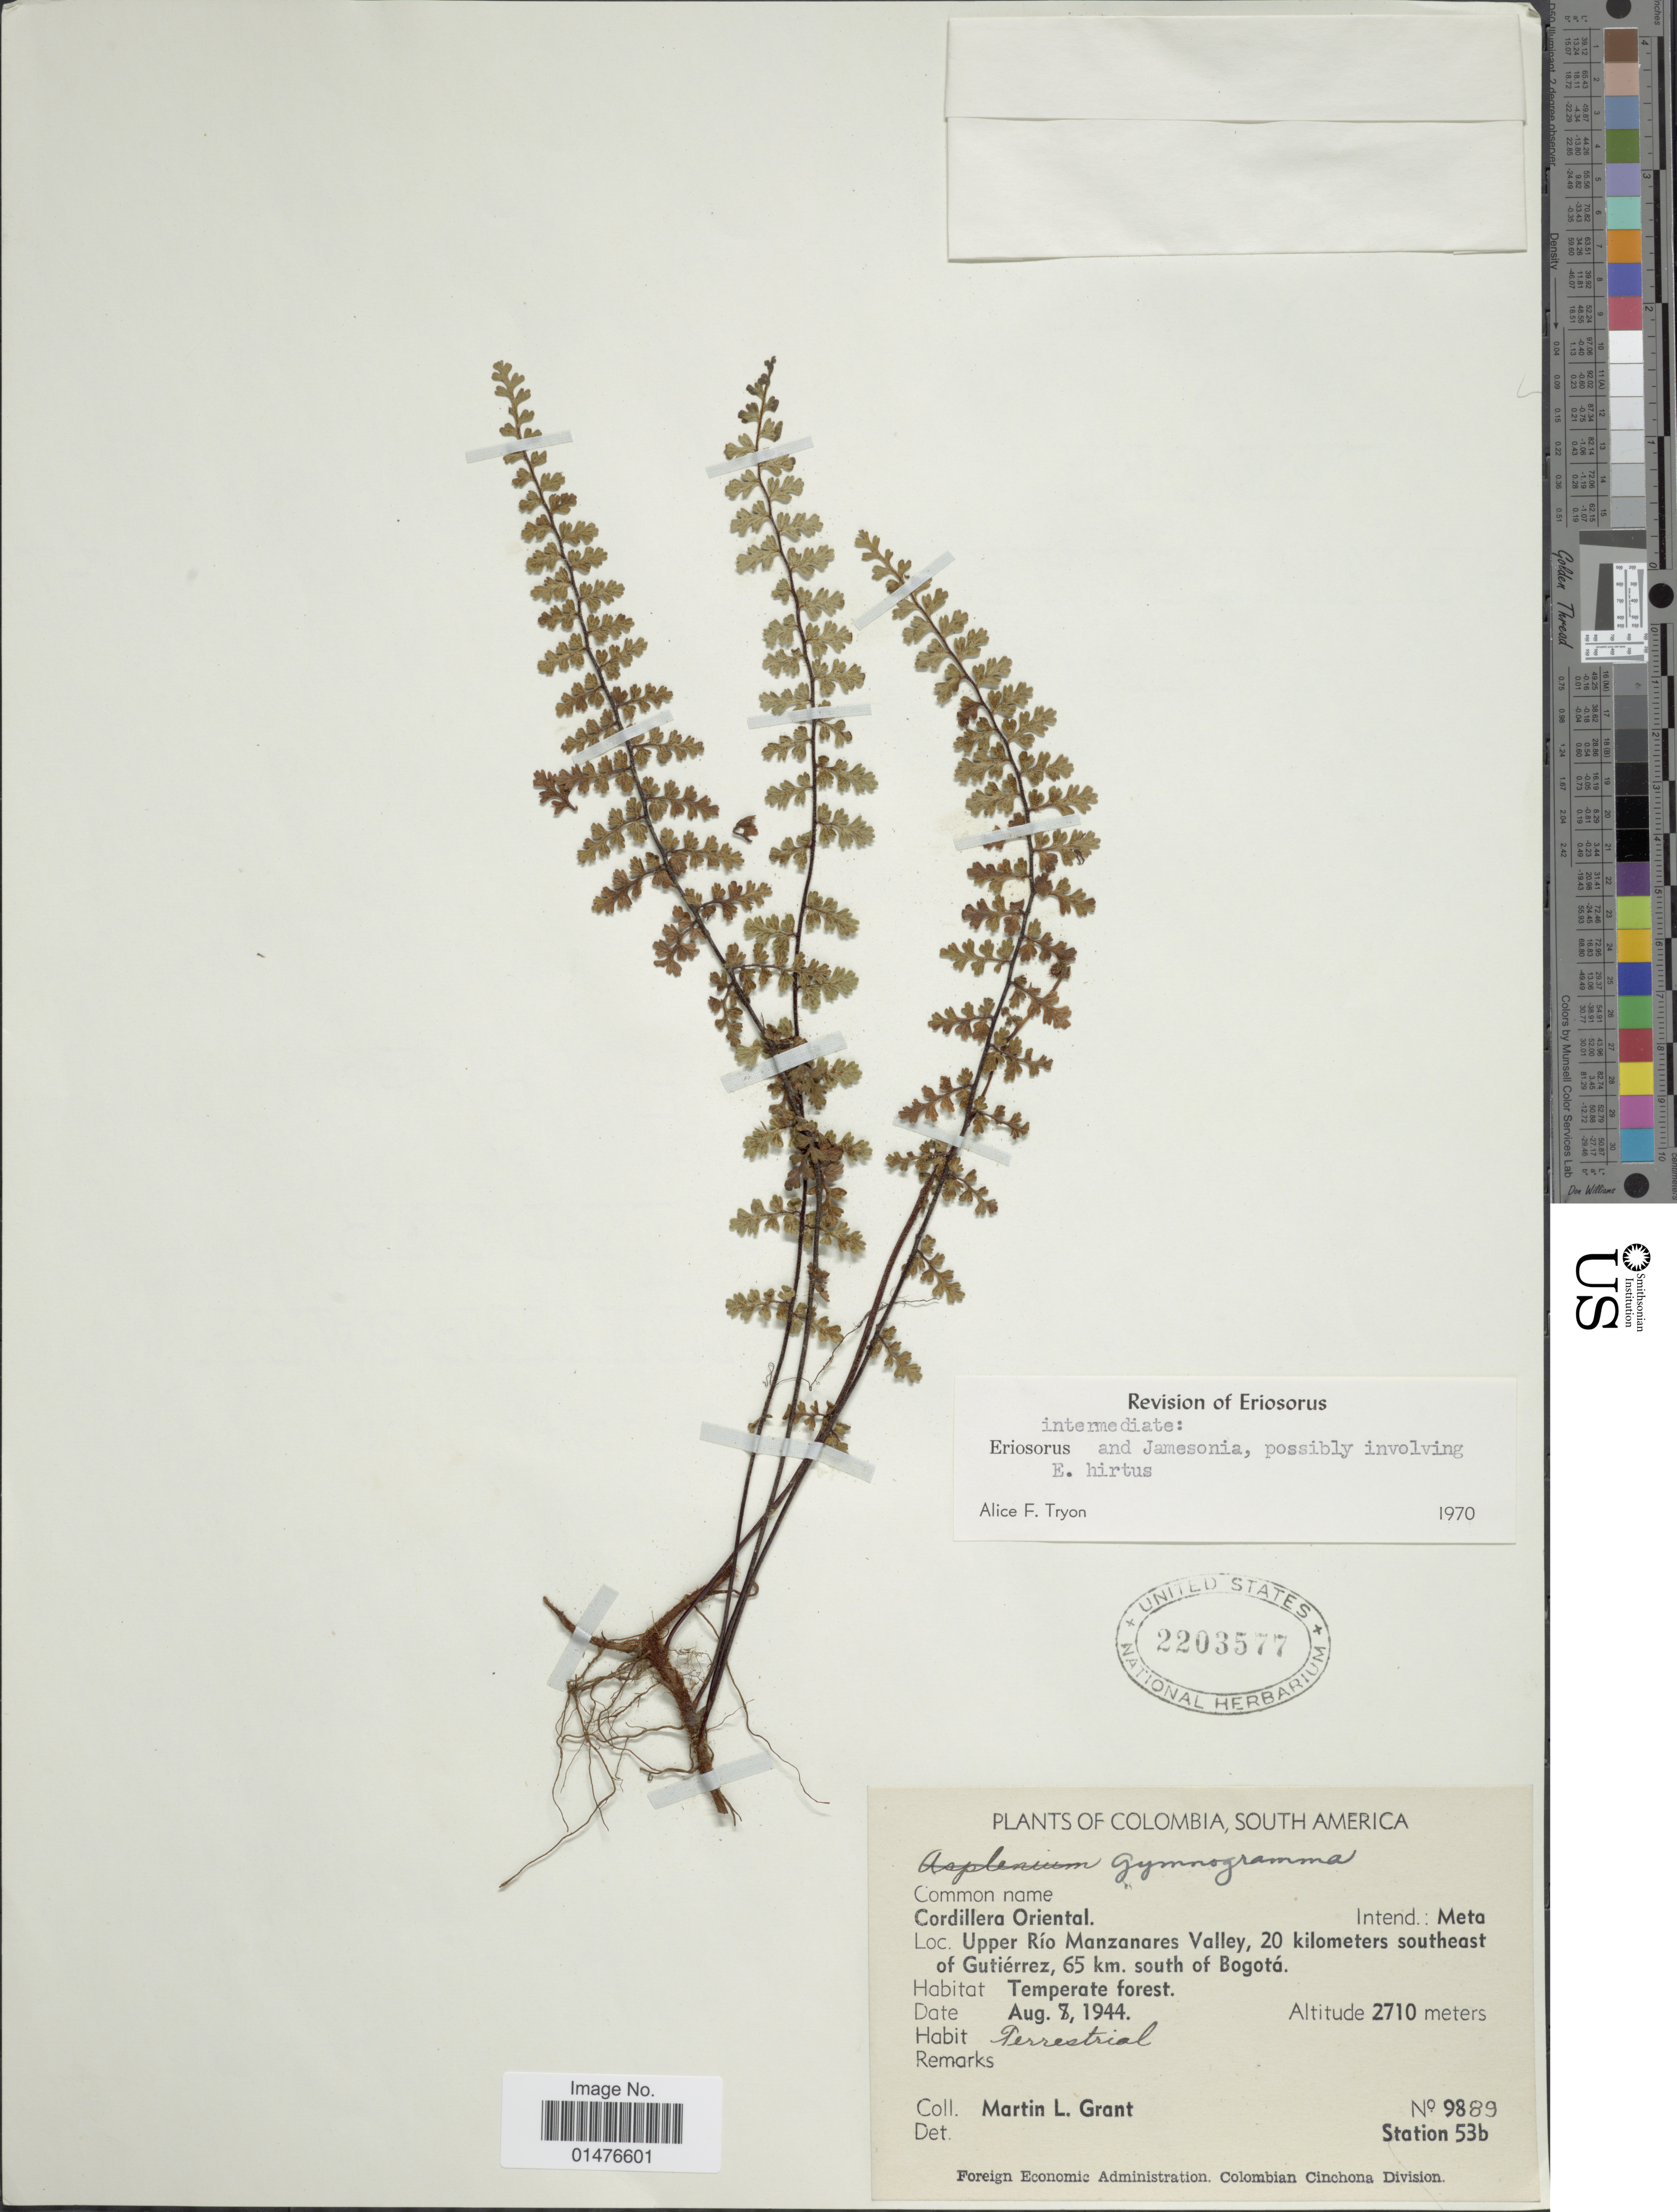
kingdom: Plantae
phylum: Tracheophyta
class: Polypodiopsida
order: Polypodiales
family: Pteridaceae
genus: Jamesonia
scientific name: Jamesonia sp.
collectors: M. L. Grant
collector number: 9889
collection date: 1944-08-08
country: Colombia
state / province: Meta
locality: Cordillera Oriental. Upper Río Manzanares Valley, 20 kilometers southeast of Gutiérrez, 65 km. south of Bogotá.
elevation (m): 2710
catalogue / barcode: US 2203577